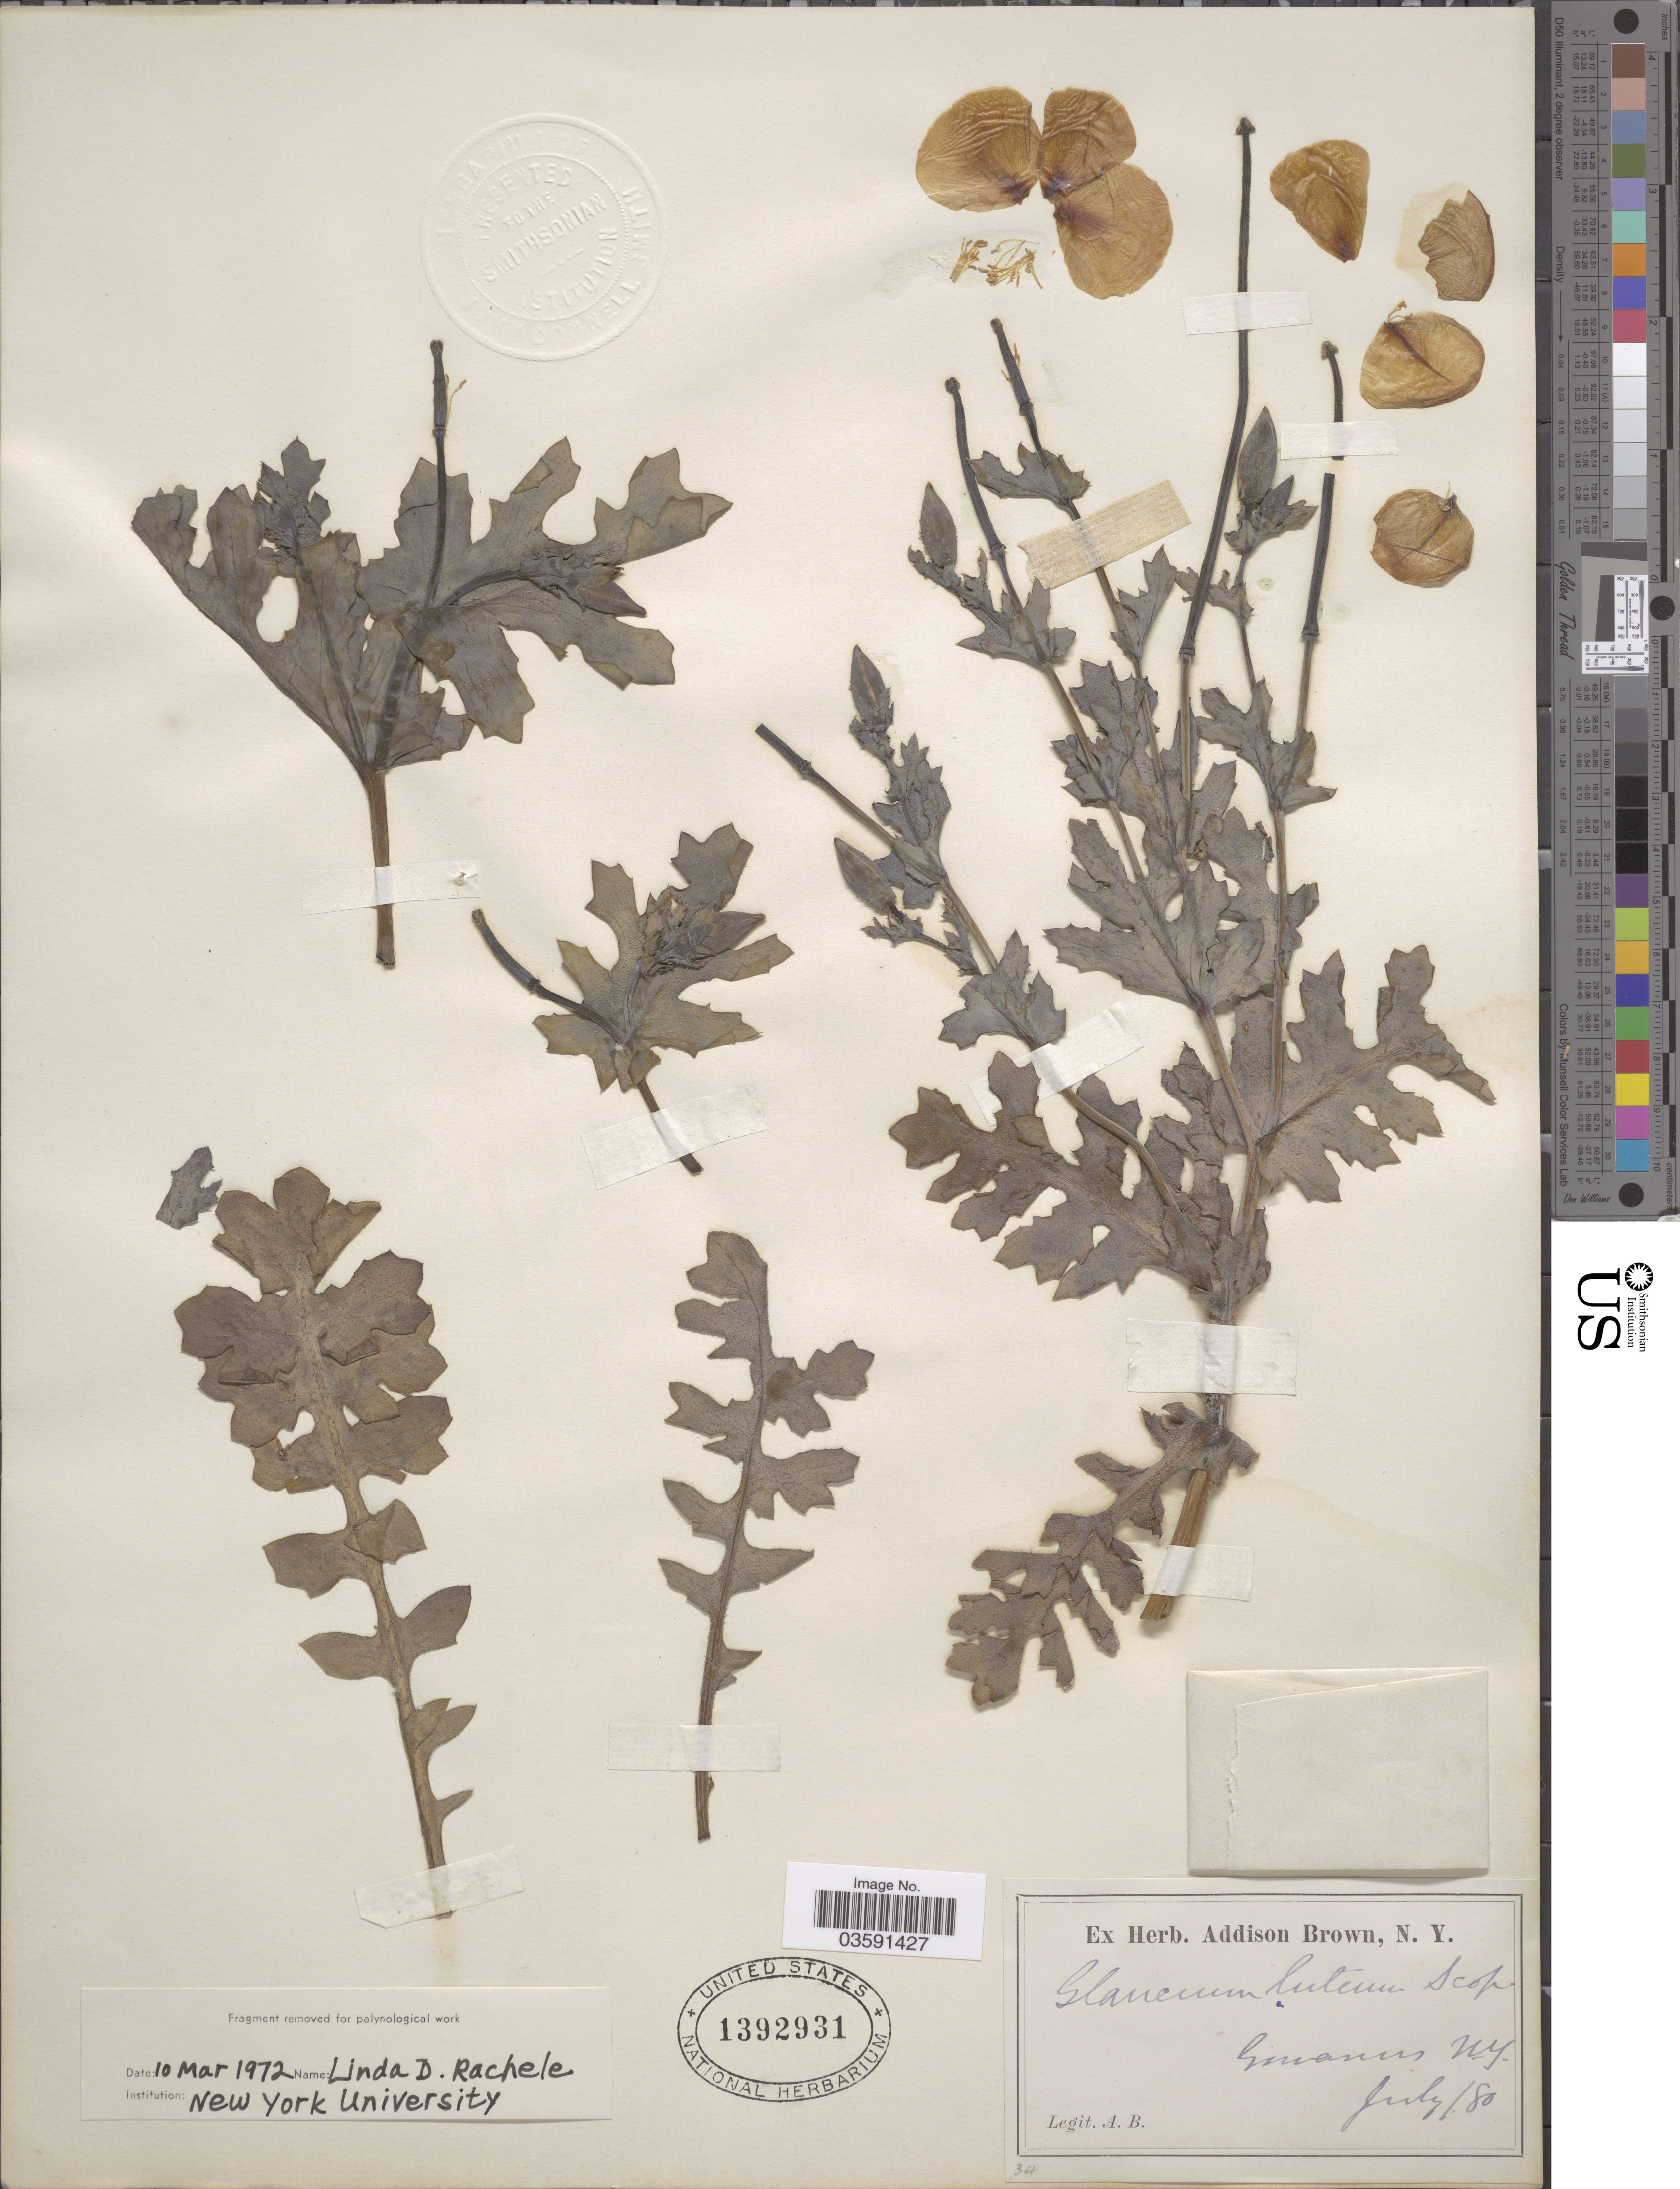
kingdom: Plantae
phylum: Tracheophyta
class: Magnoliopsida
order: Ranunculales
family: Papaveraceae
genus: Glaucium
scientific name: Glaucium flavum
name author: Crantz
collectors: A. Brown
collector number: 34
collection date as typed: Transcribed d/m/y: /7/80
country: United States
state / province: New York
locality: Gowanus.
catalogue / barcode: US 1392931